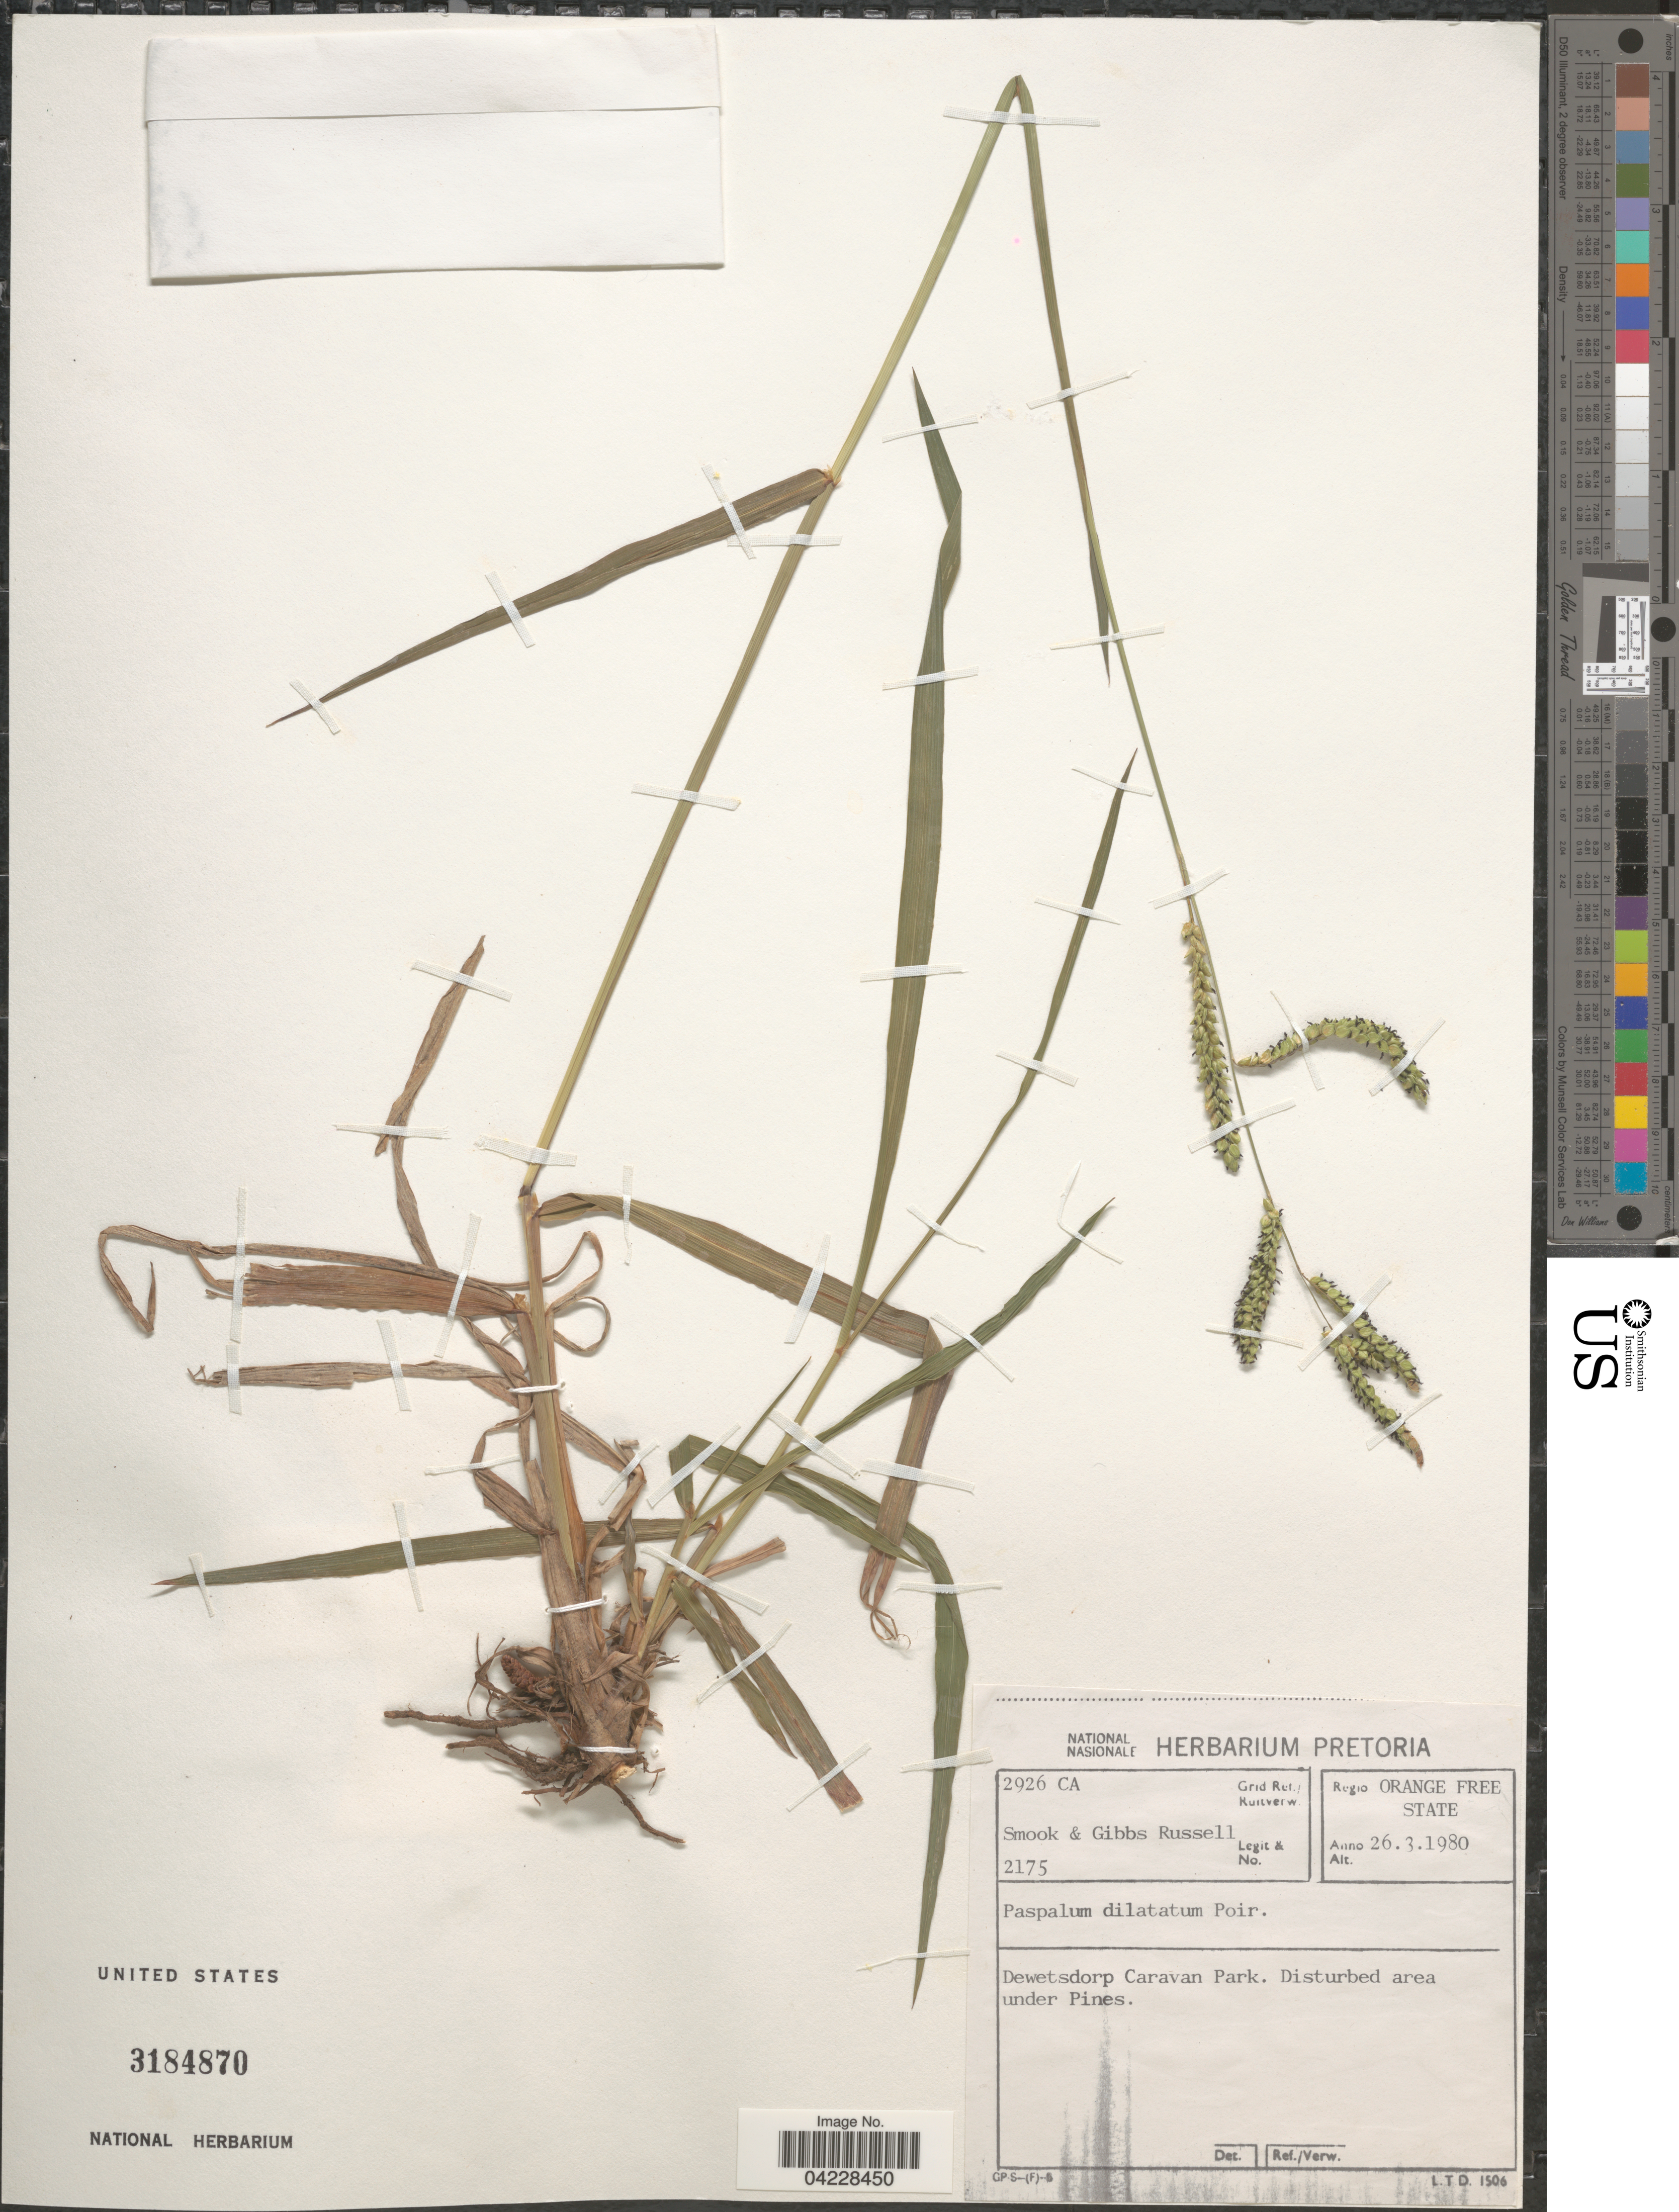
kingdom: Plantae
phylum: Tracheophyta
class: Liliopsida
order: Poales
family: Poaceae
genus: Paspalum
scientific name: Paspalum dilatatum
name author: Poir.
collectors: Smook & G. Russell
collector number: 2175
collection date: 1980-03-26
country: South Africa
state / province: Free State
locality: Grid Ref./ Ruitverw. 2926 CA. Regio Orange Free State. Dewetsdorp Caravan Park.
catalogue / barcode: US 3184870